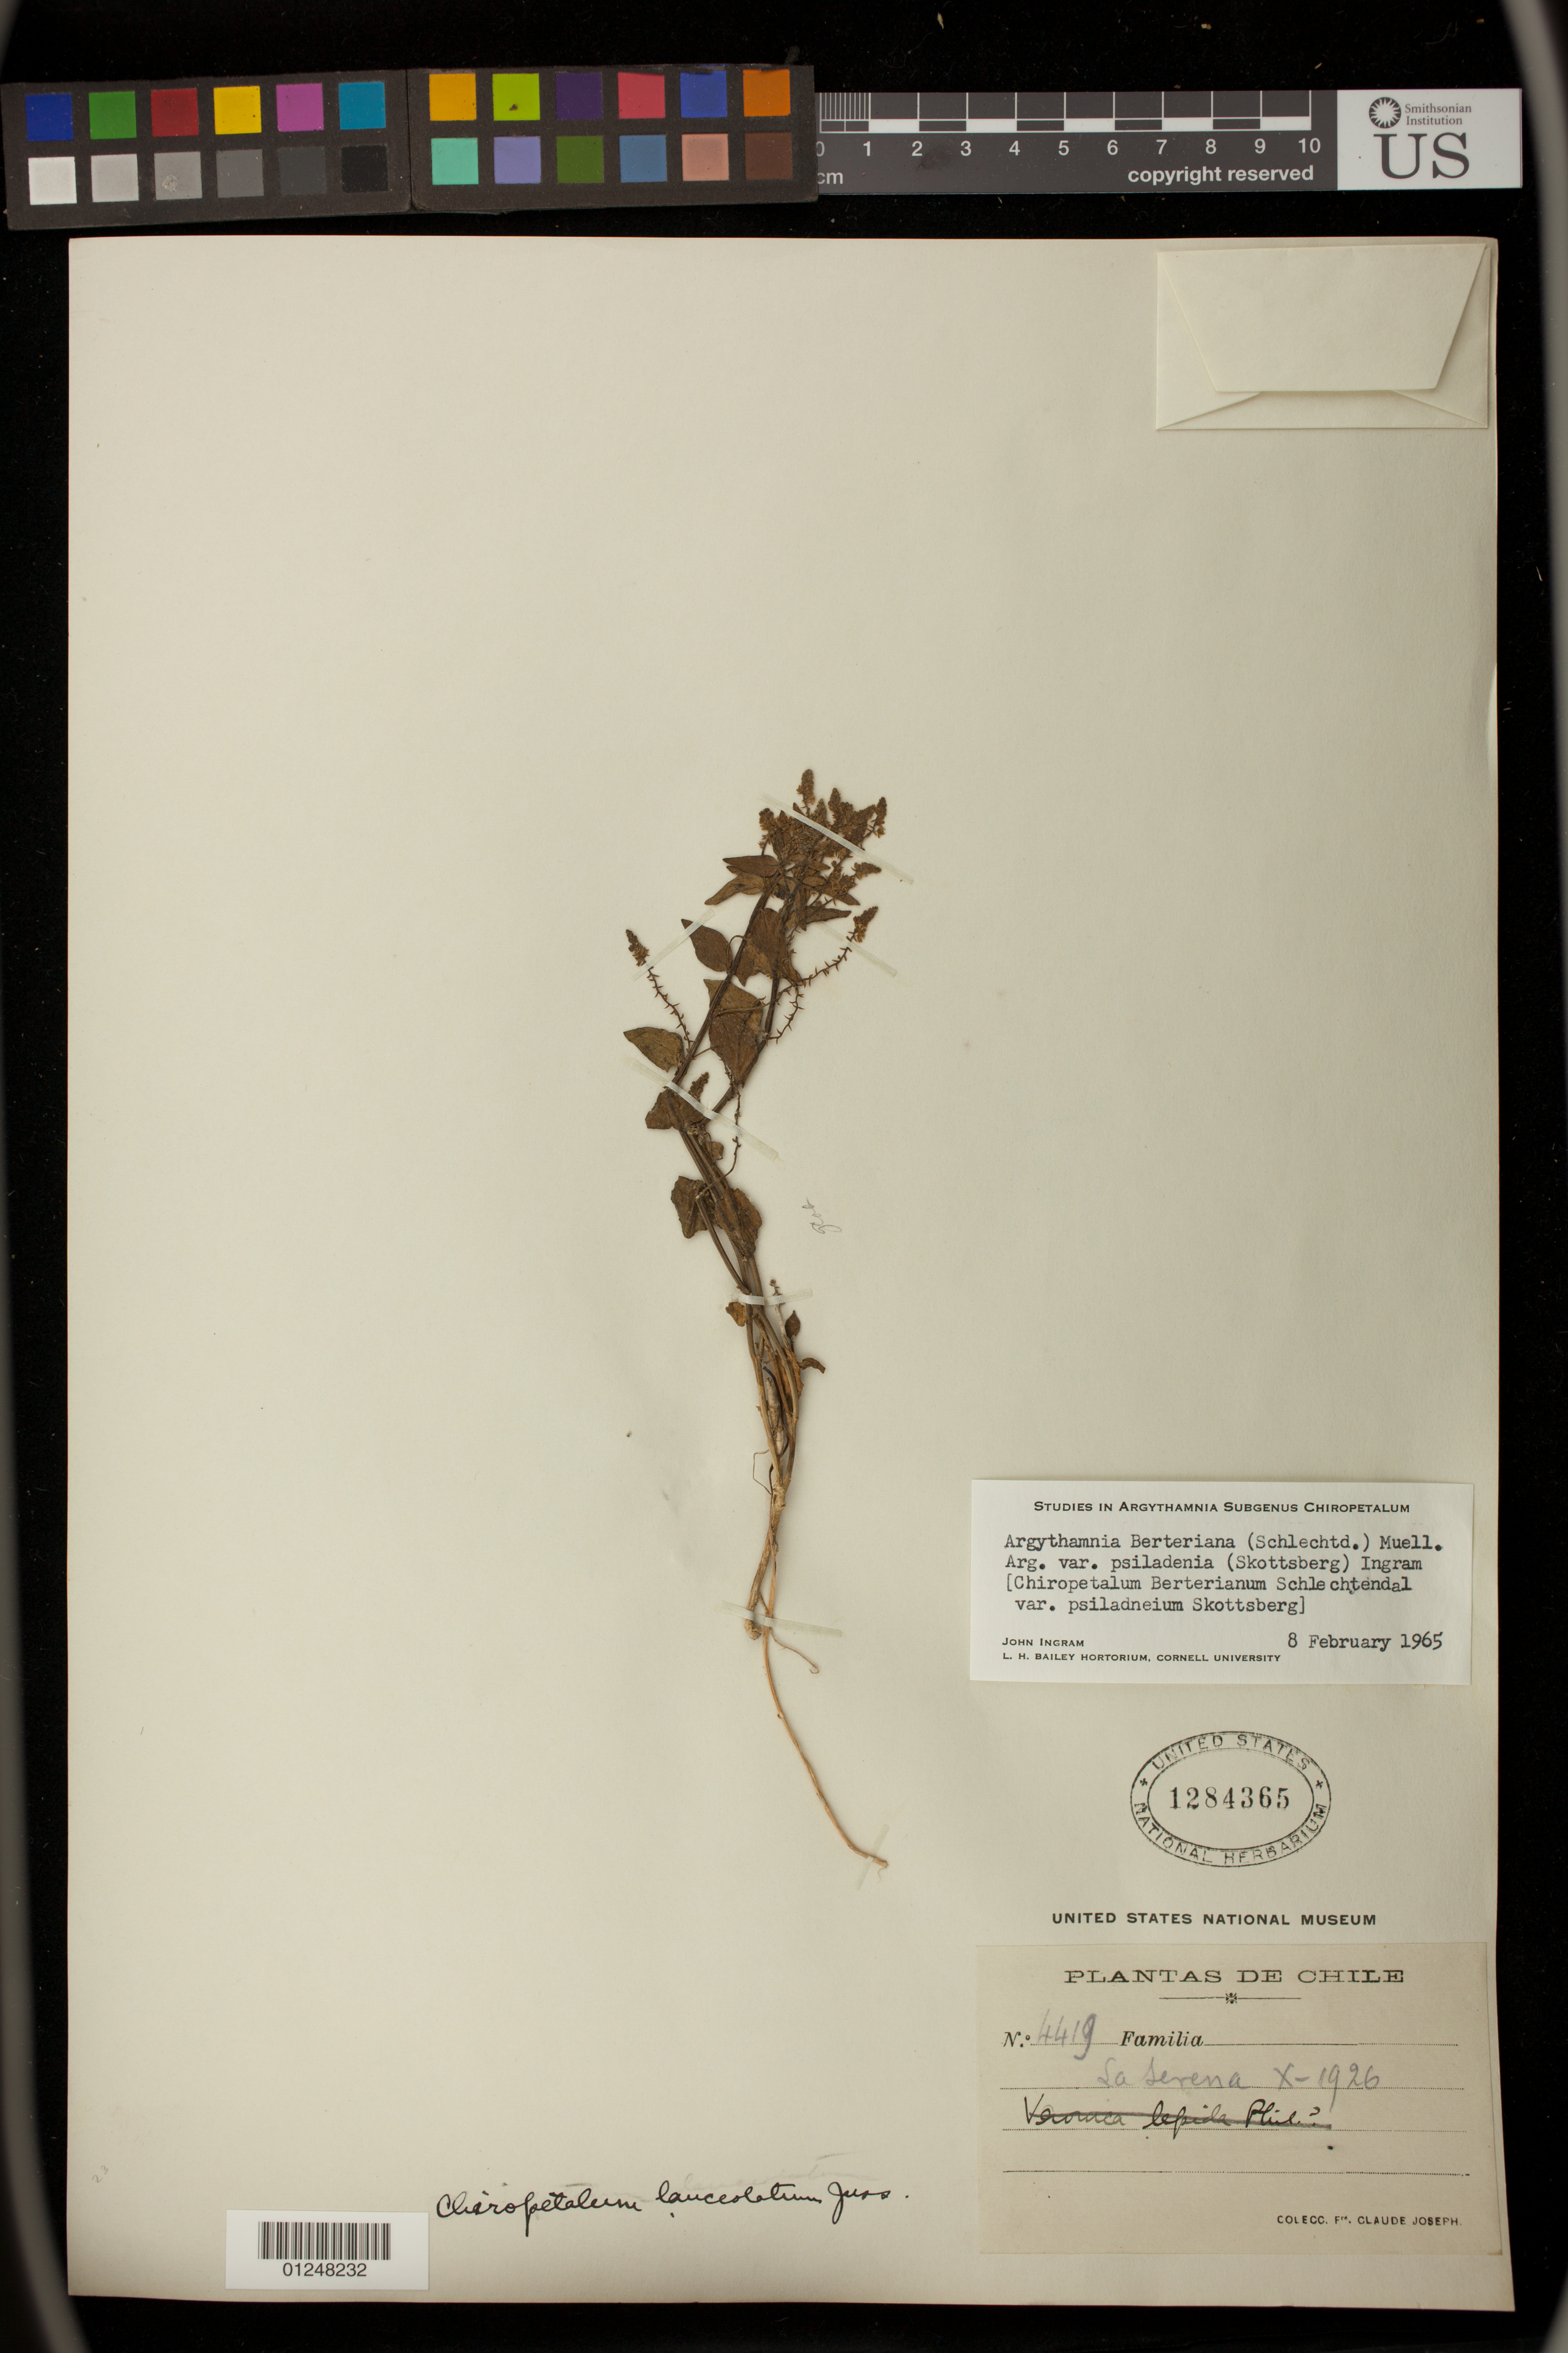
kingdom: Plantae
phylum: Tracheophyta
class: Magnoliopsida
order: Malpighiales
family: Euphorbiaceae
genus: Argythamnia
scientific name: Argythamnia berteroana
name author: (Schltdl.) Müll. Arg.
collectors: Bro. Claude-Joseph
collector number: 4419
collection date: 1926-10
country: Chile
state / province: Coquimbo (IV)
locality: La Serena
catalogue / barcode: US 1284365